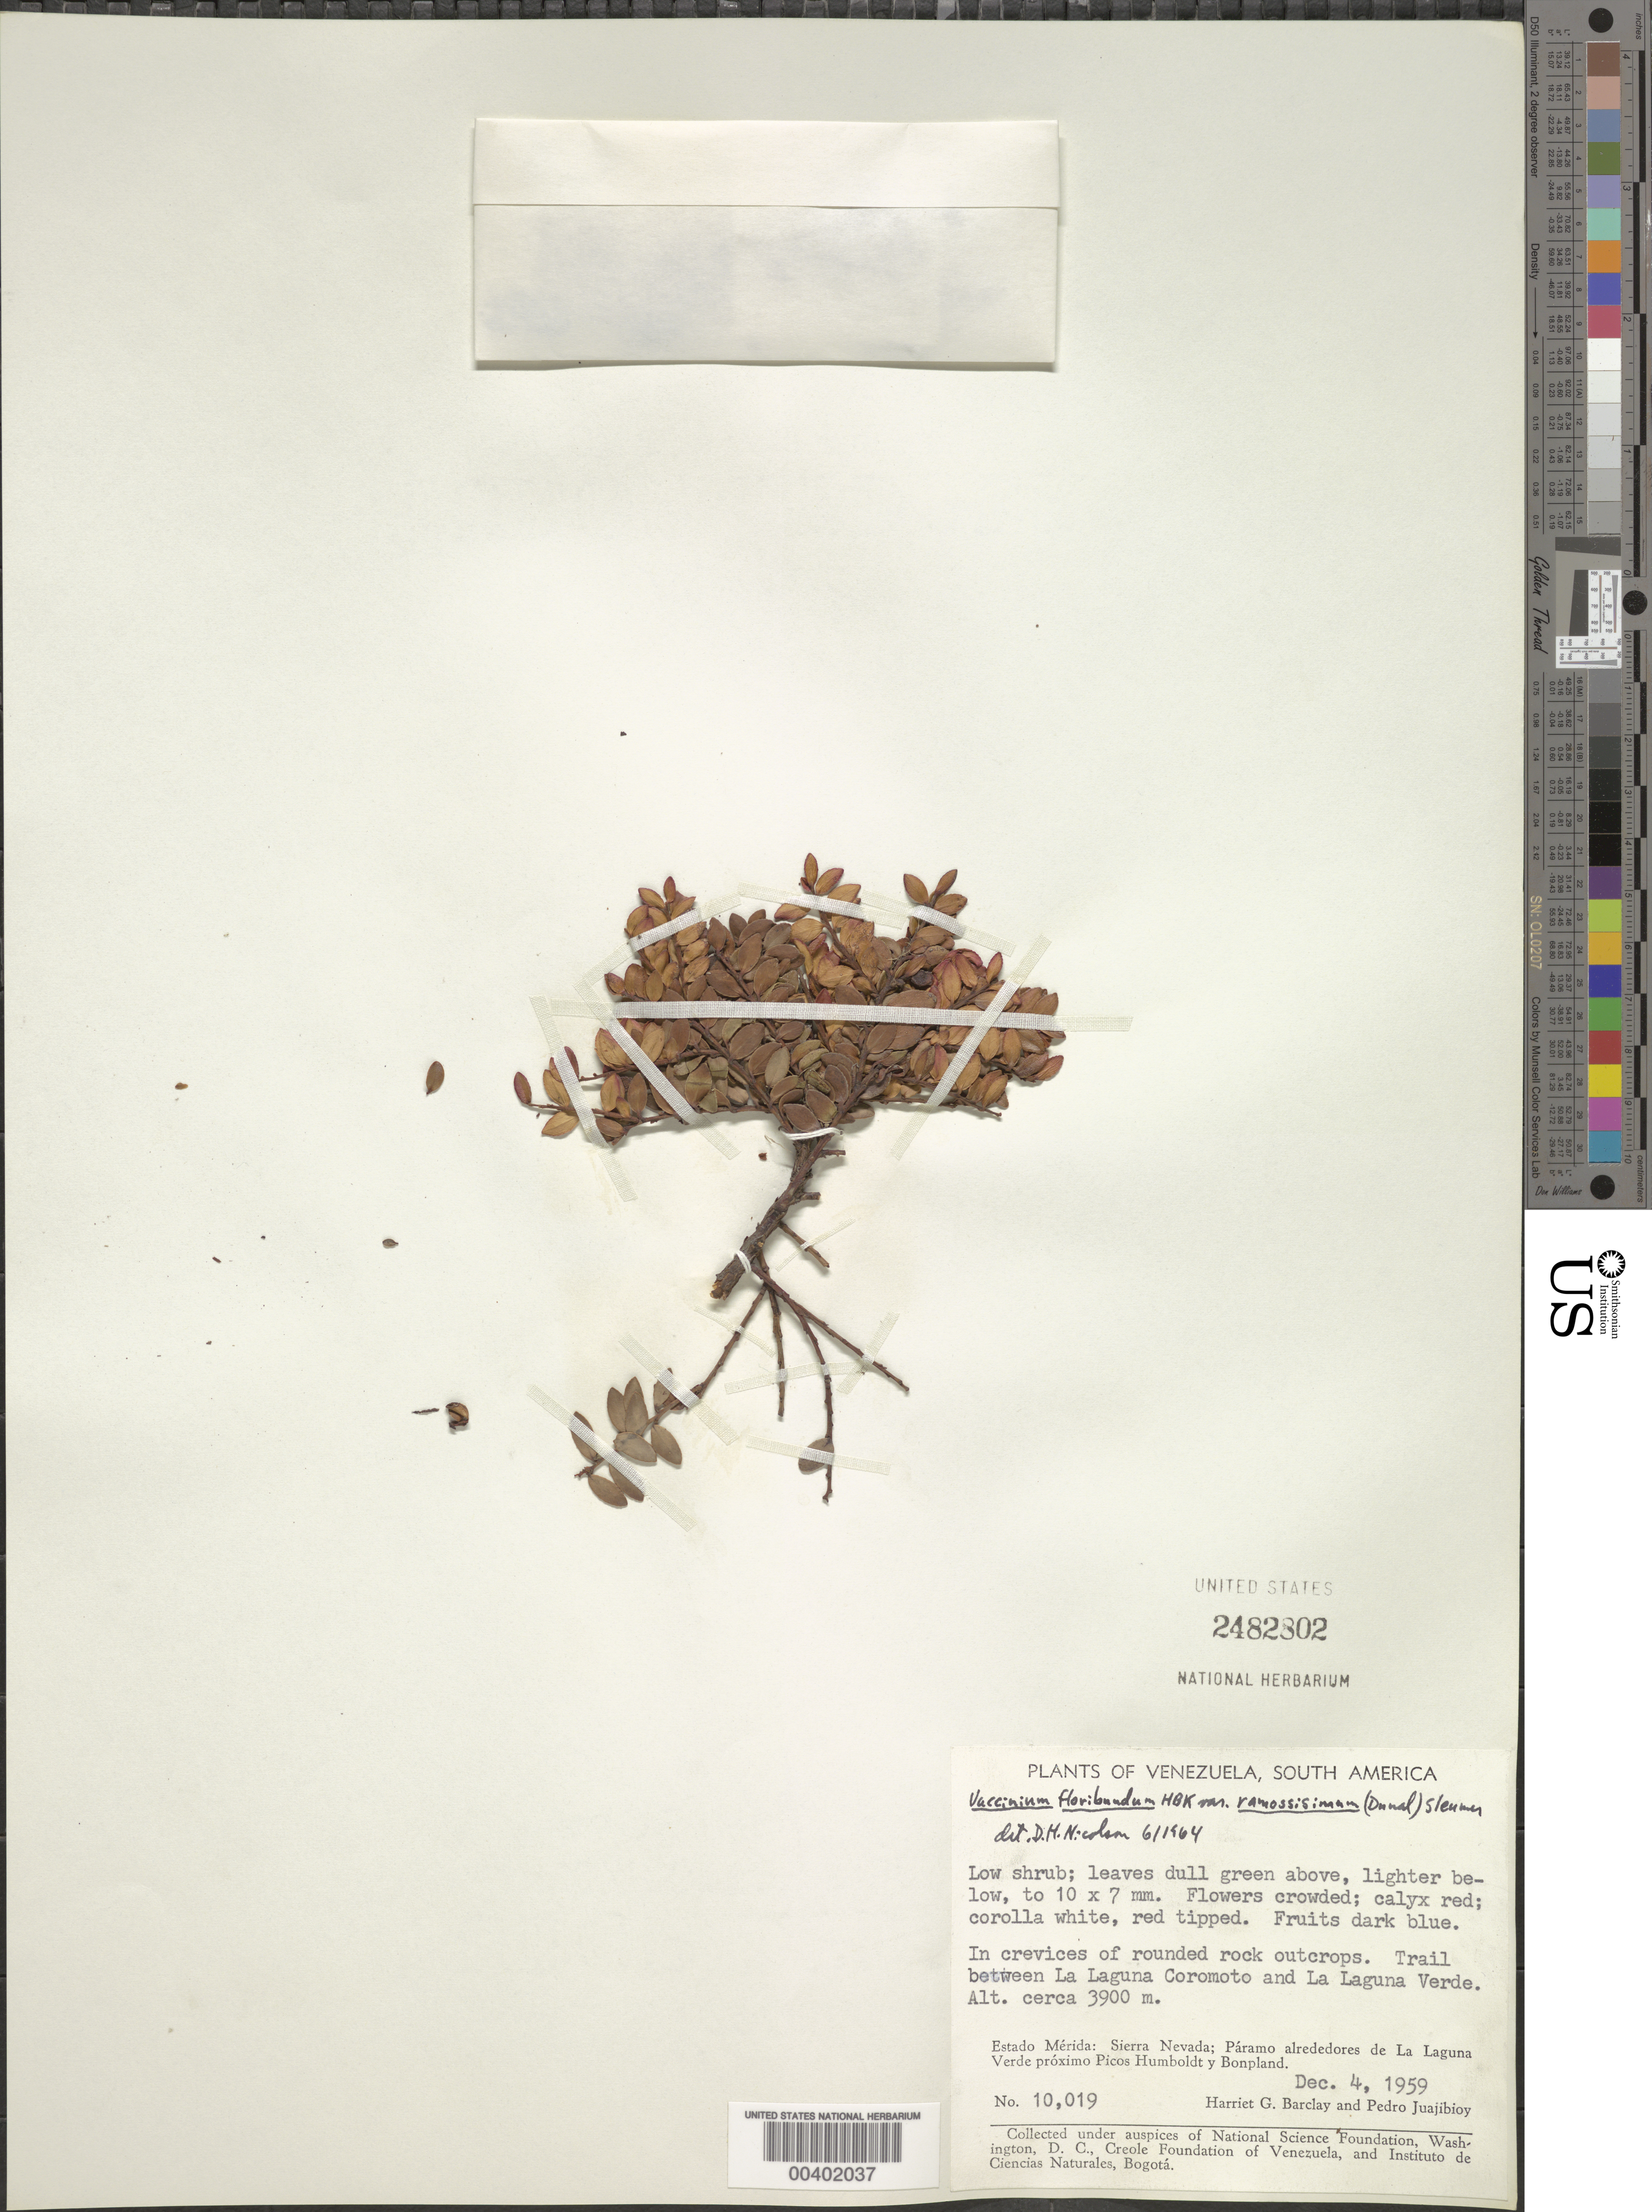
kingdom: Plantae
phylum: Tracheophyta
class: Magnoliopsida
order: Ericales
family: Ericaceae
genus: Vaccinium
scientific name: Vaccinium floribundum var. ramosissimum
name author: Kunth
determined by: Nicolson, Dan H.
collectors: H. G. Barclay & P. Juajibioy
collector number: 10019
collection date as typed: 04 Dec 1959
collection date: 1959-12-04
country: Venezuela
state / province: Mérida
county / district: Libertador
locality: Sierra Nevada; Páramo alrededores de La Laguna Verde próximo Picos Humboldt y Bonpland. Verde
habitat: In crevices of rounded rock outcrops.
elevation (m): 3900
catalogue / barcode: US 2482802